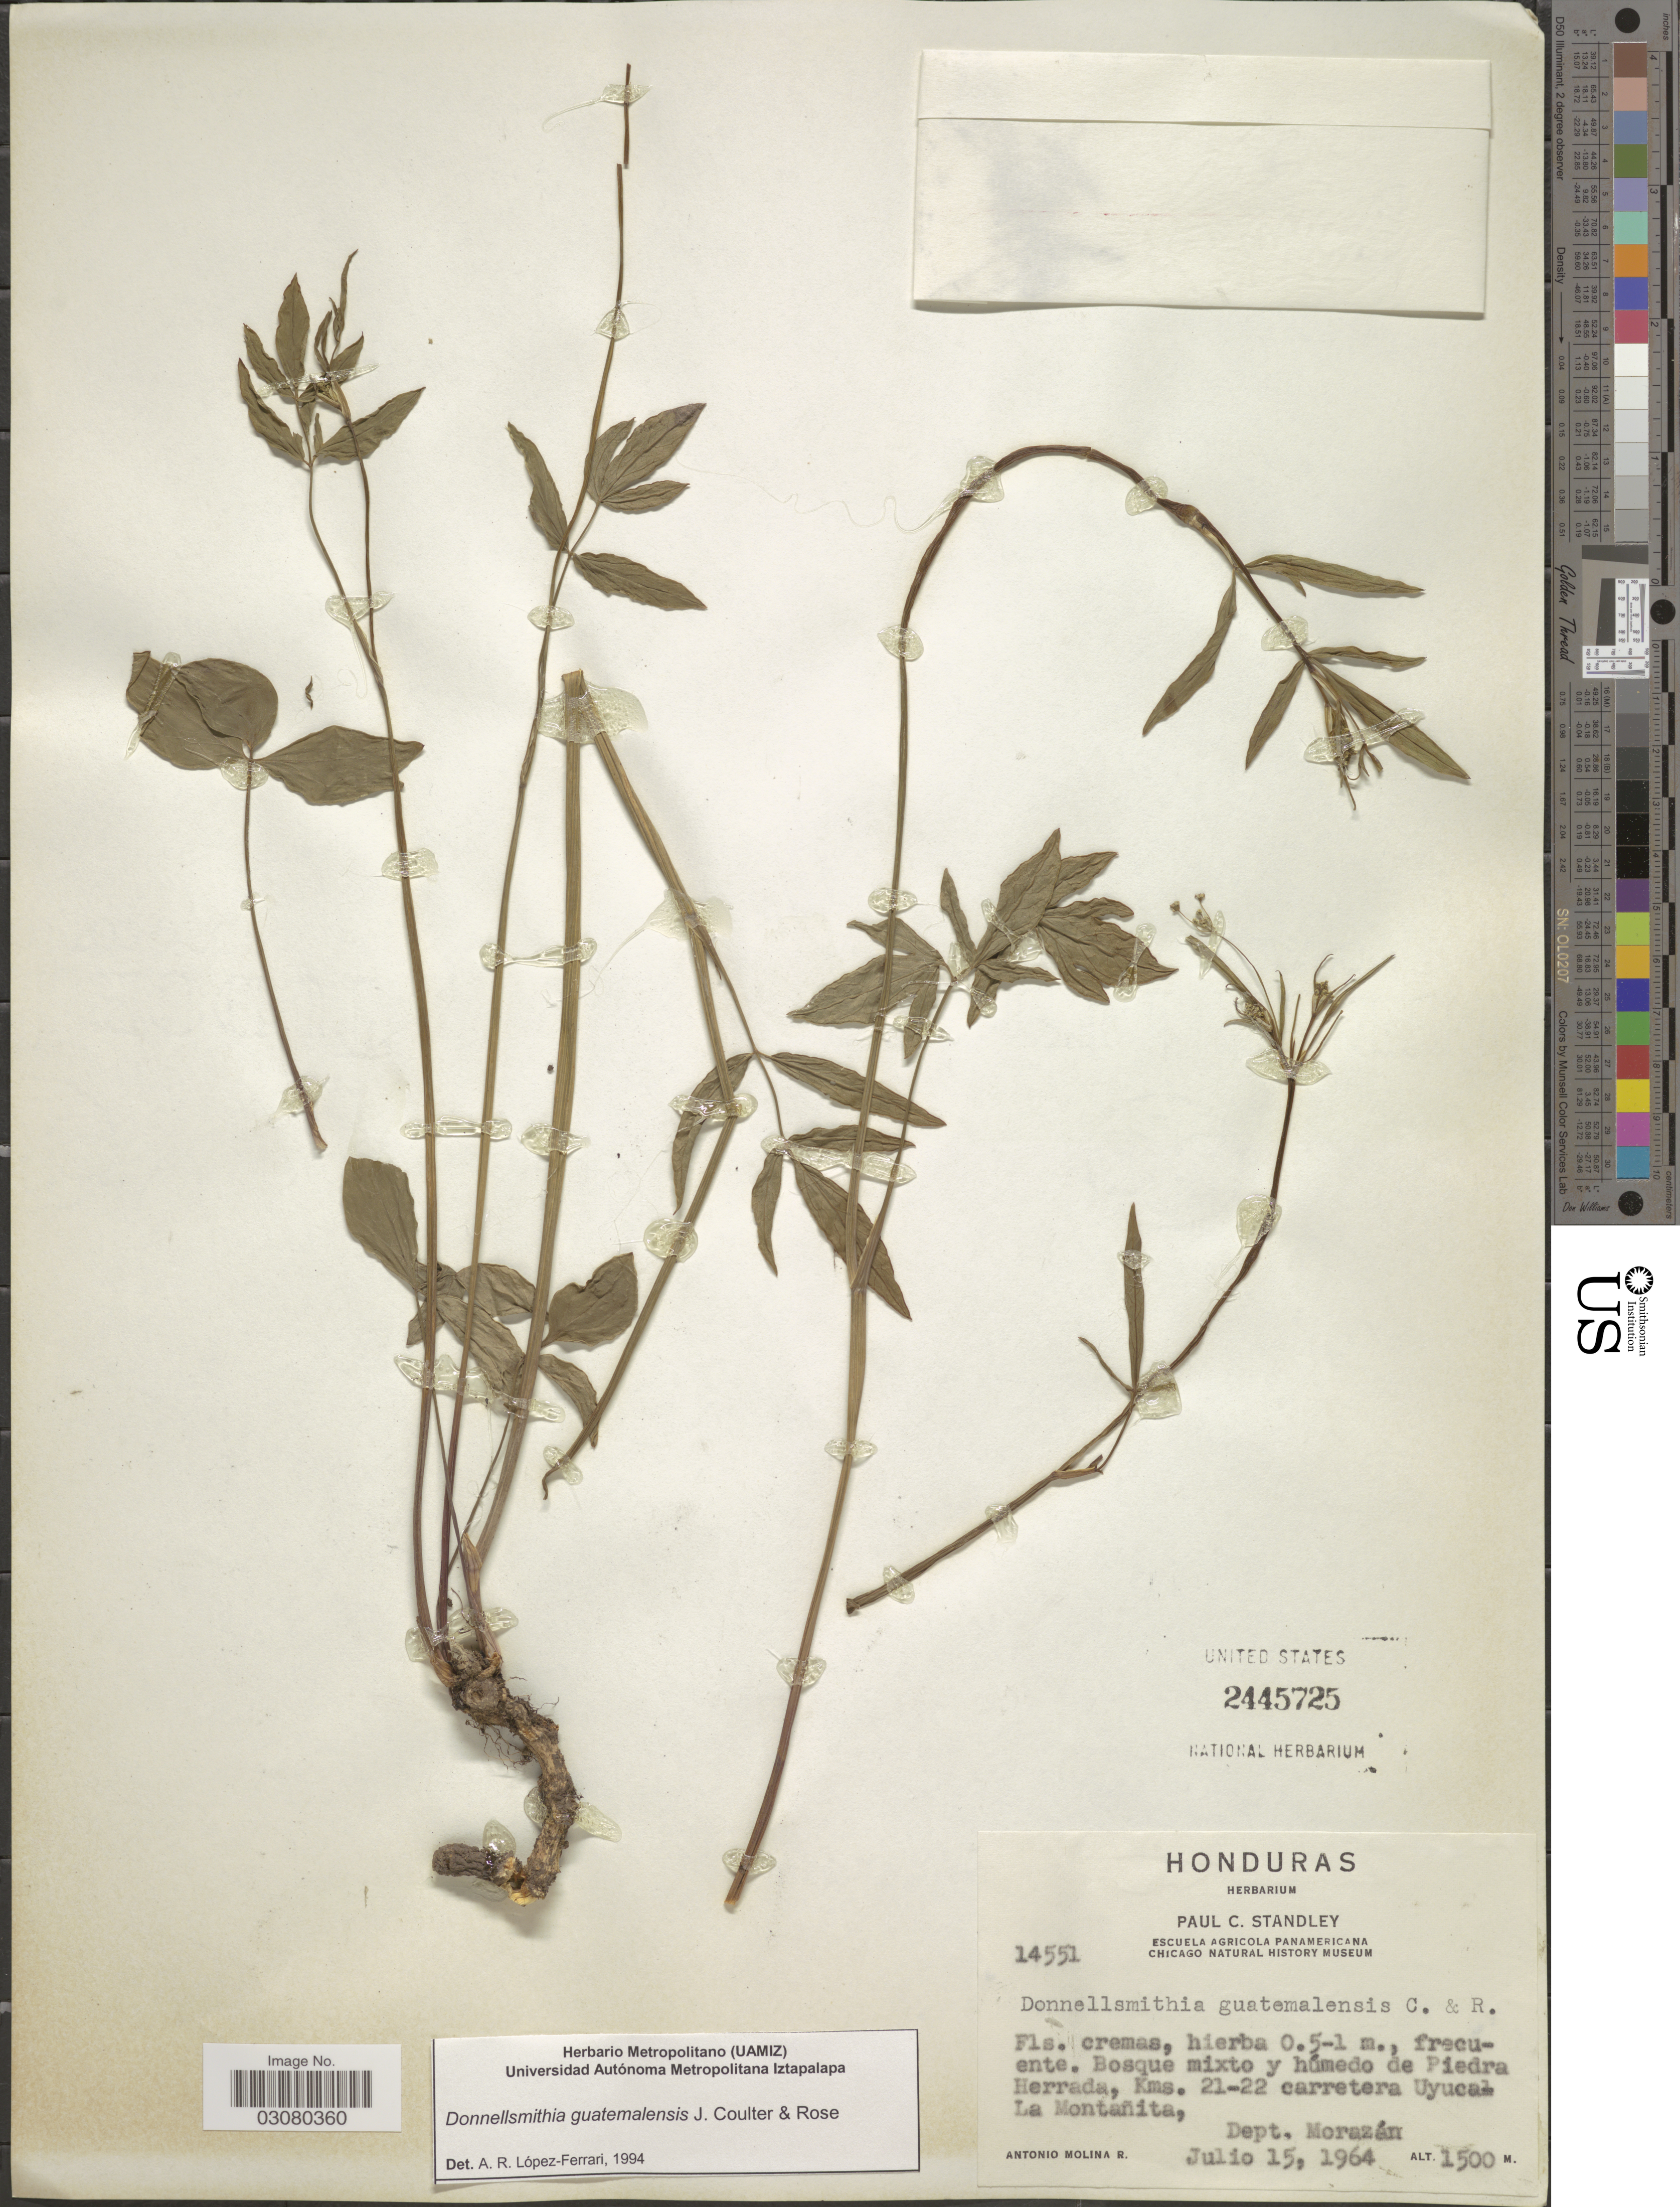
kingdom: Plantae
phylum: Tracheophyta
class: Magnoliopsida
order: Apiales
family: Apiaceae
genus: Donnellsmithia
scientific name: Donnellsmithia guatemalensis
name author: J.M. Coult. & Rose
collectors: A. Molina R.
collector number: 14551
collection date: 1964-07-15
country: Honduras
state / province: Fco. Morazán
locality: Bosque mixto y húmedo de Piedra Herrada, Kms. 21-22 carretera Uyuca-La Montañita, Dept. Morazán.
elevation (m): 1500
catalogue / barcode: US 2445725